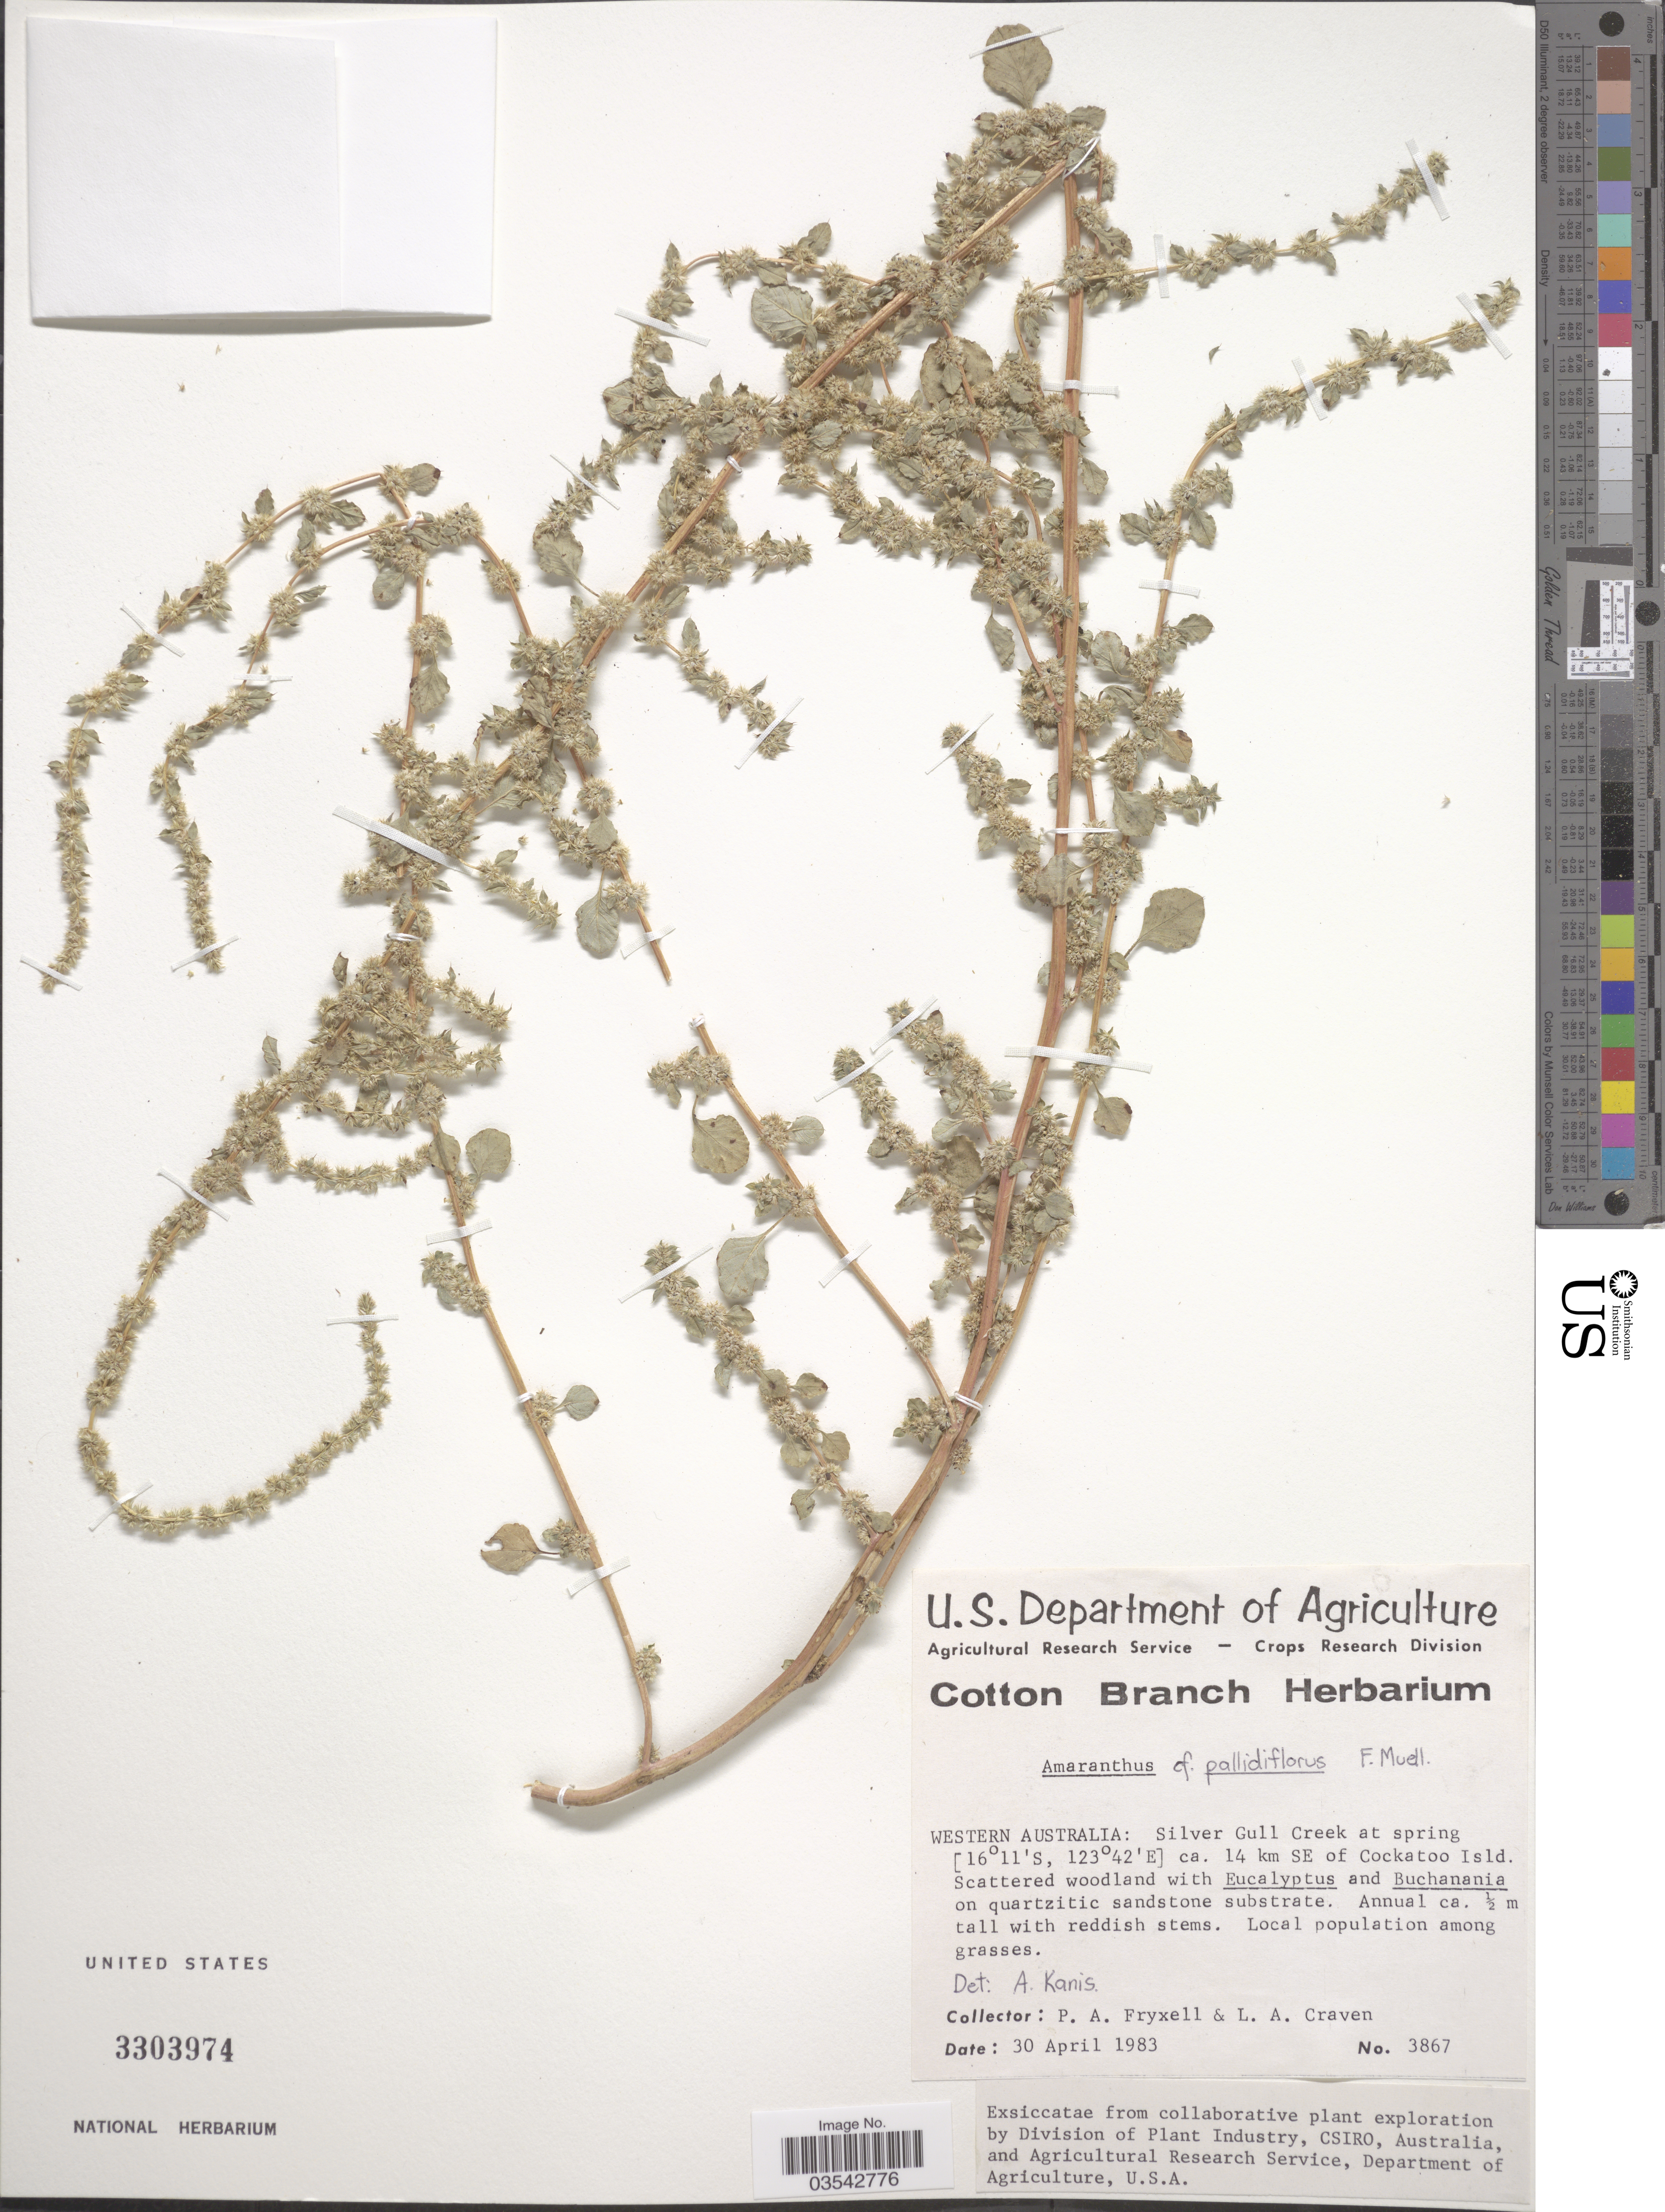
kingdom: Plantae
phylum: Tracheophyta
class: Magnoliopsida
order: Caryophyllales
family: Amaranthaceae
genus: Amaranthus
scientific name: Amaranthus pallidiflorus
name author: F. Muell.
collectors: P. A. Fryxell & L. A. Craven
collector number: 3867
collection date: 1983-04-30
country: Australia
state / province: Western Australia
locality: Silver Gull Creek at spring ca. 14 km SE of Cockatoo Isld.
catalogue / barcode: US 3303974